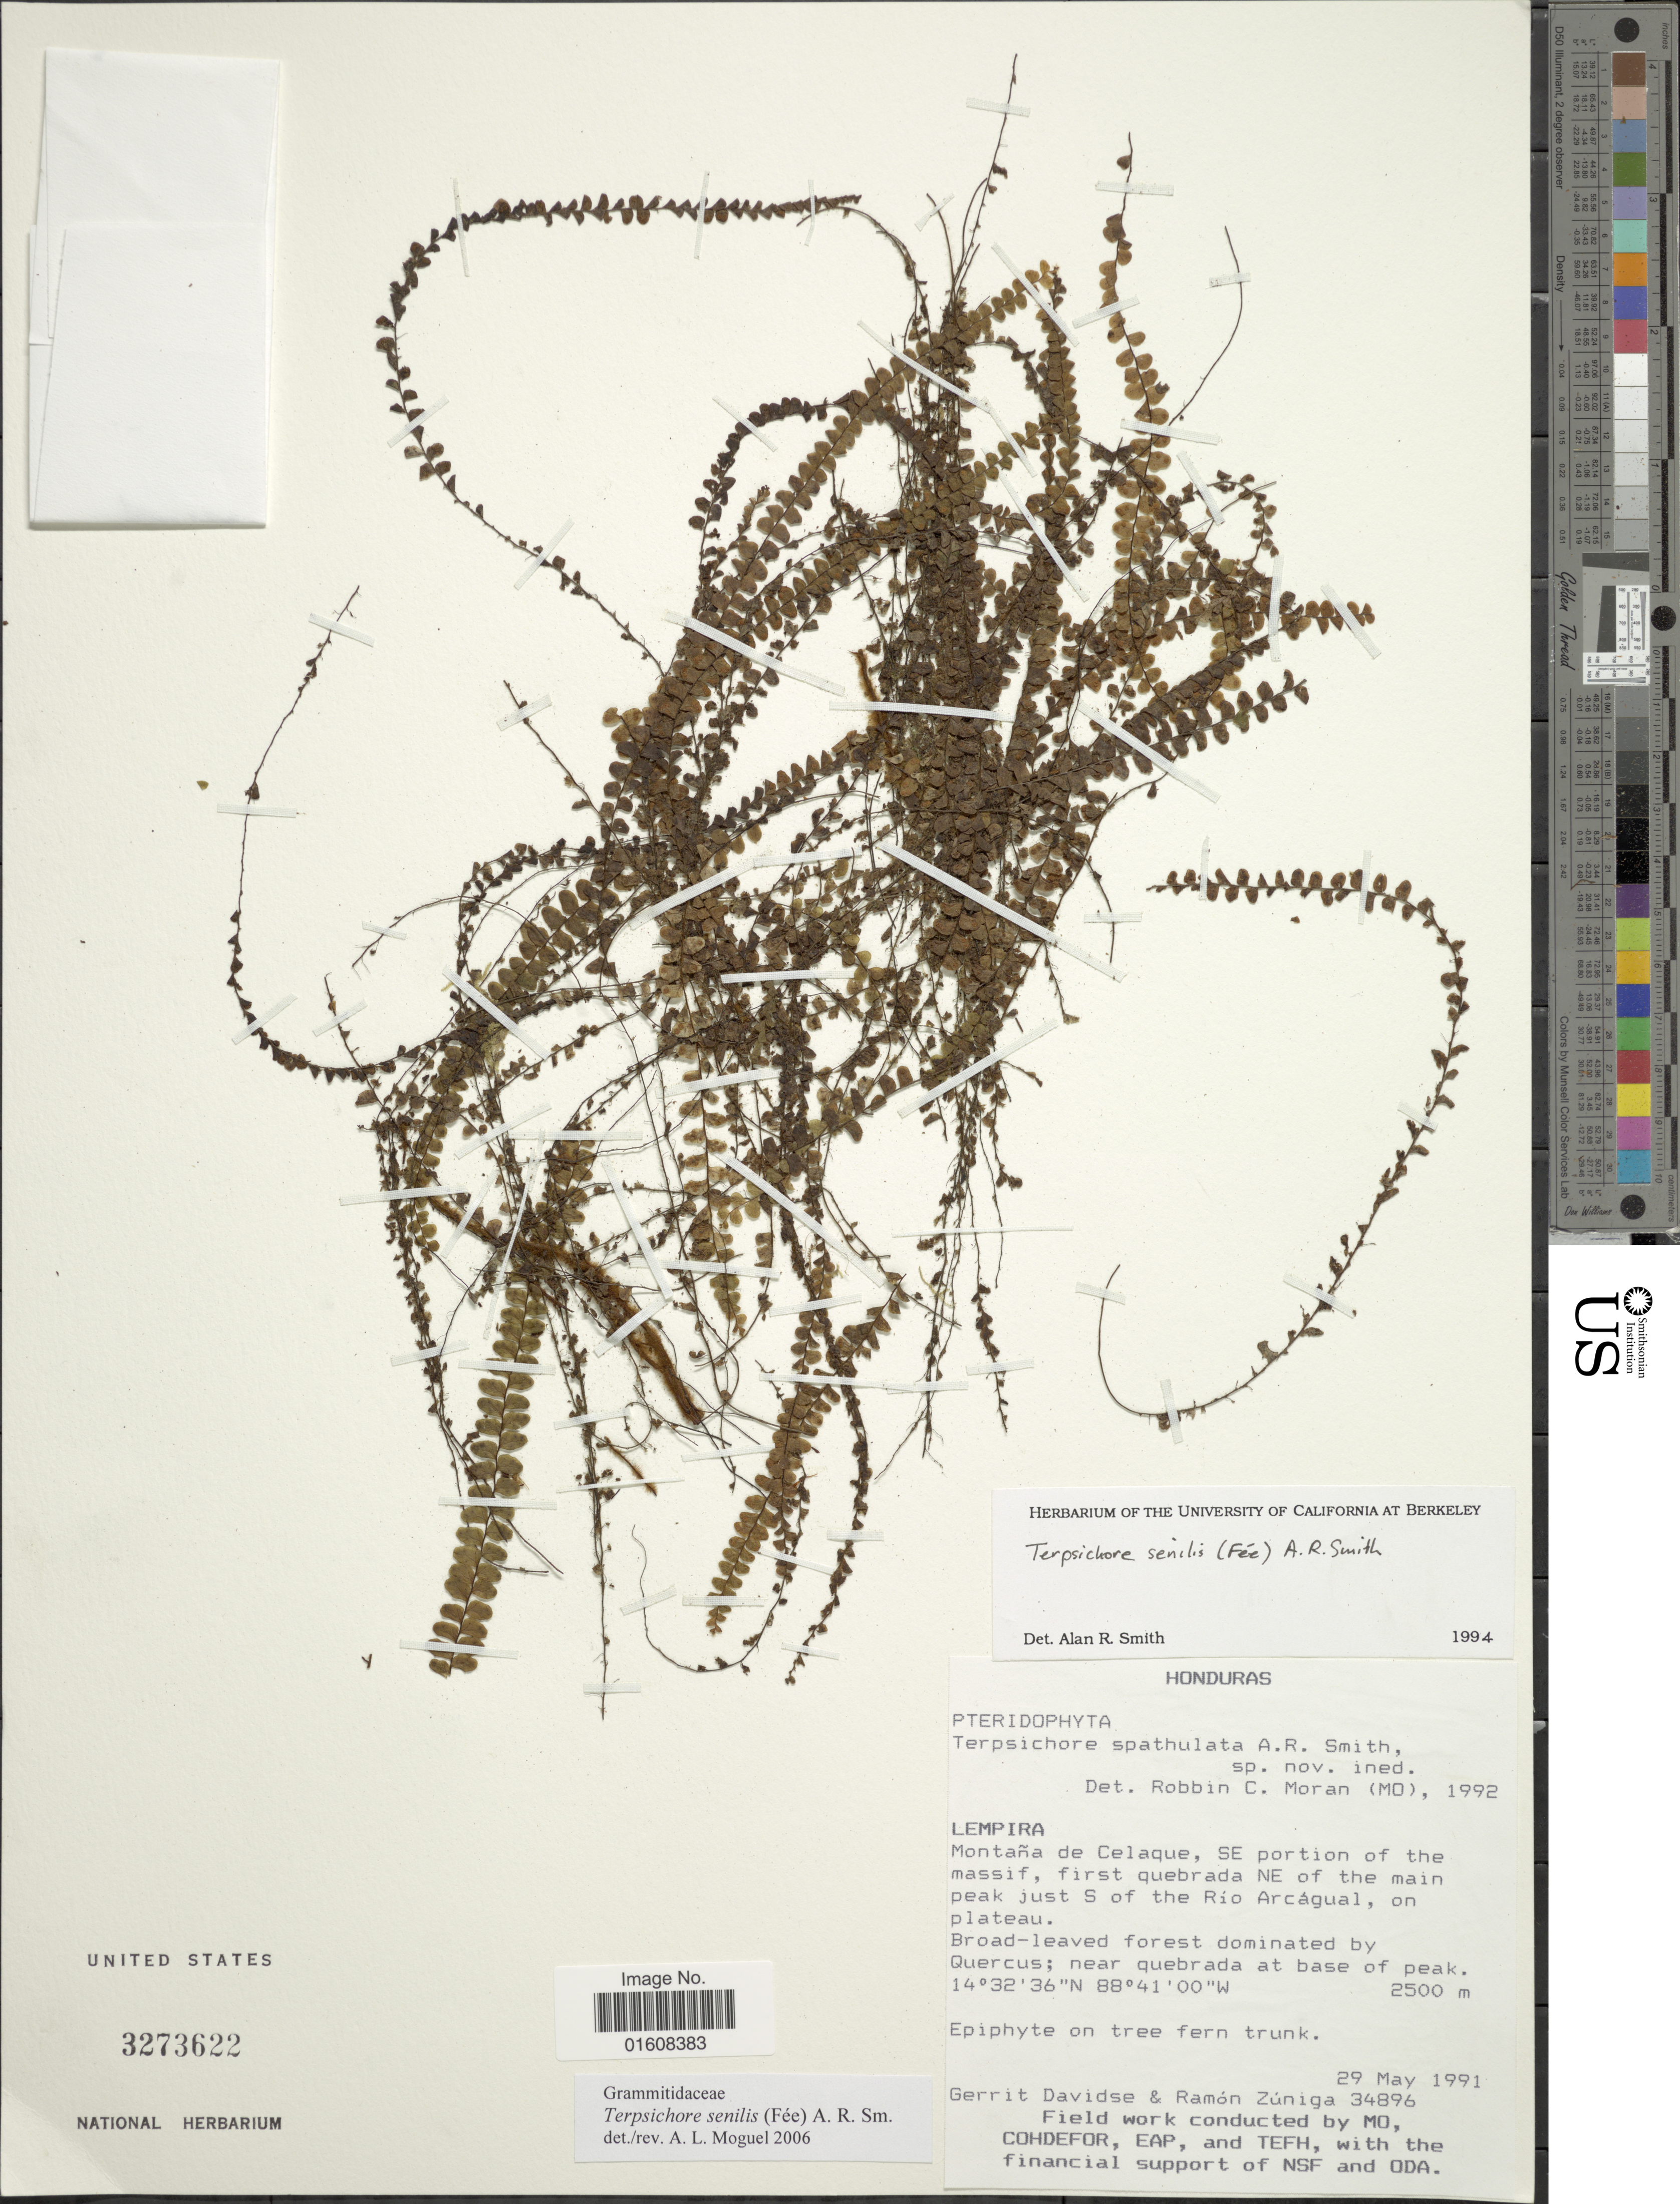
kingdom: Plantae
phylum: Tracheophyta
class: Polypodiopsida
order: Polypodiales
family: Polypodiaceae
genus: Alansmia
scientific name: Alansmia senilis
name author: (Fée) Moguel & M. Kessler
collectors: G. Davidse & R. Zuniga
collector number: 34896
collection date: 1991-05-29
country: Honduras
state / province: Lempira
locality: Montaña de Celaque, SE portion of the massif, first quebrada NE of the main peak just S of the Río Arcágual, on plateau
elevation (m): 2500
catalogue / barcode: US 3273622